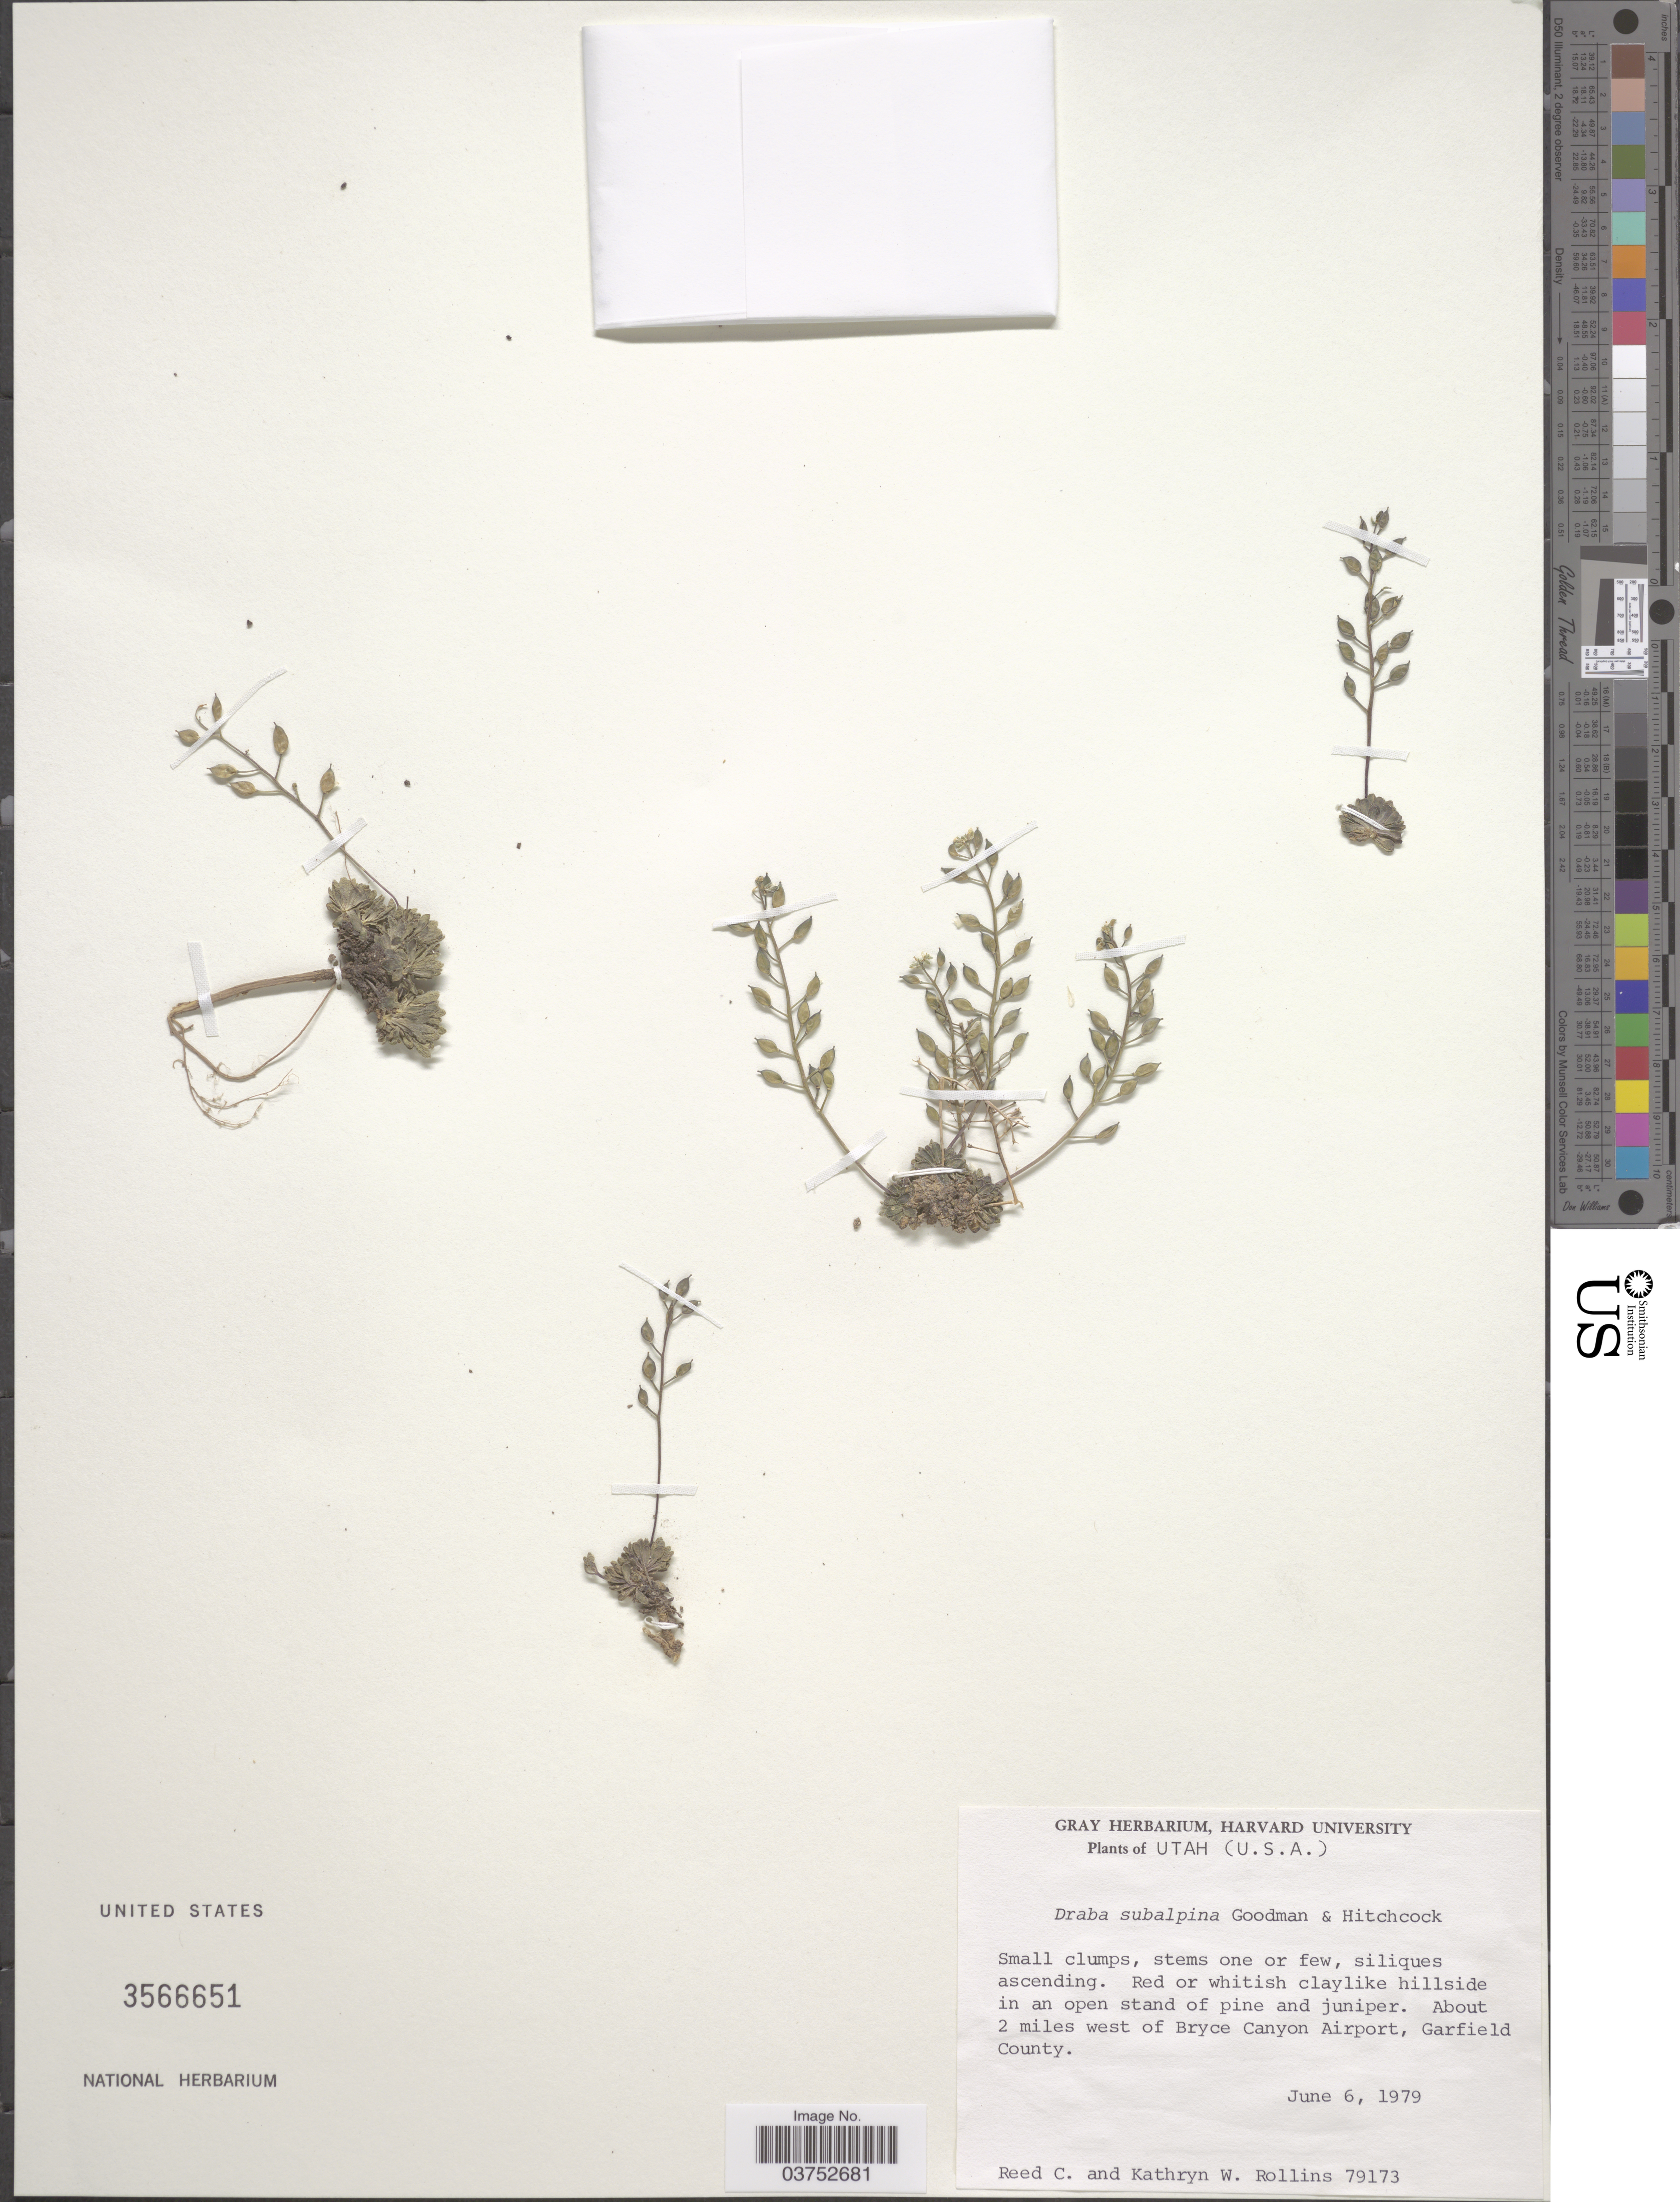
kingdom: Plantae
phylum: Tracheophyta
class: Magnoliopsida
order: Brassicales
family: Brassicaceae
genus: Draba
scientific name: Draba subalpina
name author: Goodman & C.L. Hitchc.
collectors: R. C. Rollins & K. W. Rollins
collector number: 79173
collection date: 1979-06-06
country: United States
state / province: Utah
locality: About 2 miles west of Bryce Canyon Airport, Garfield County.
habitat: red or whitish clay-like hillside in an open stand of pine and juniper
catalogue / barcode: US 3566651